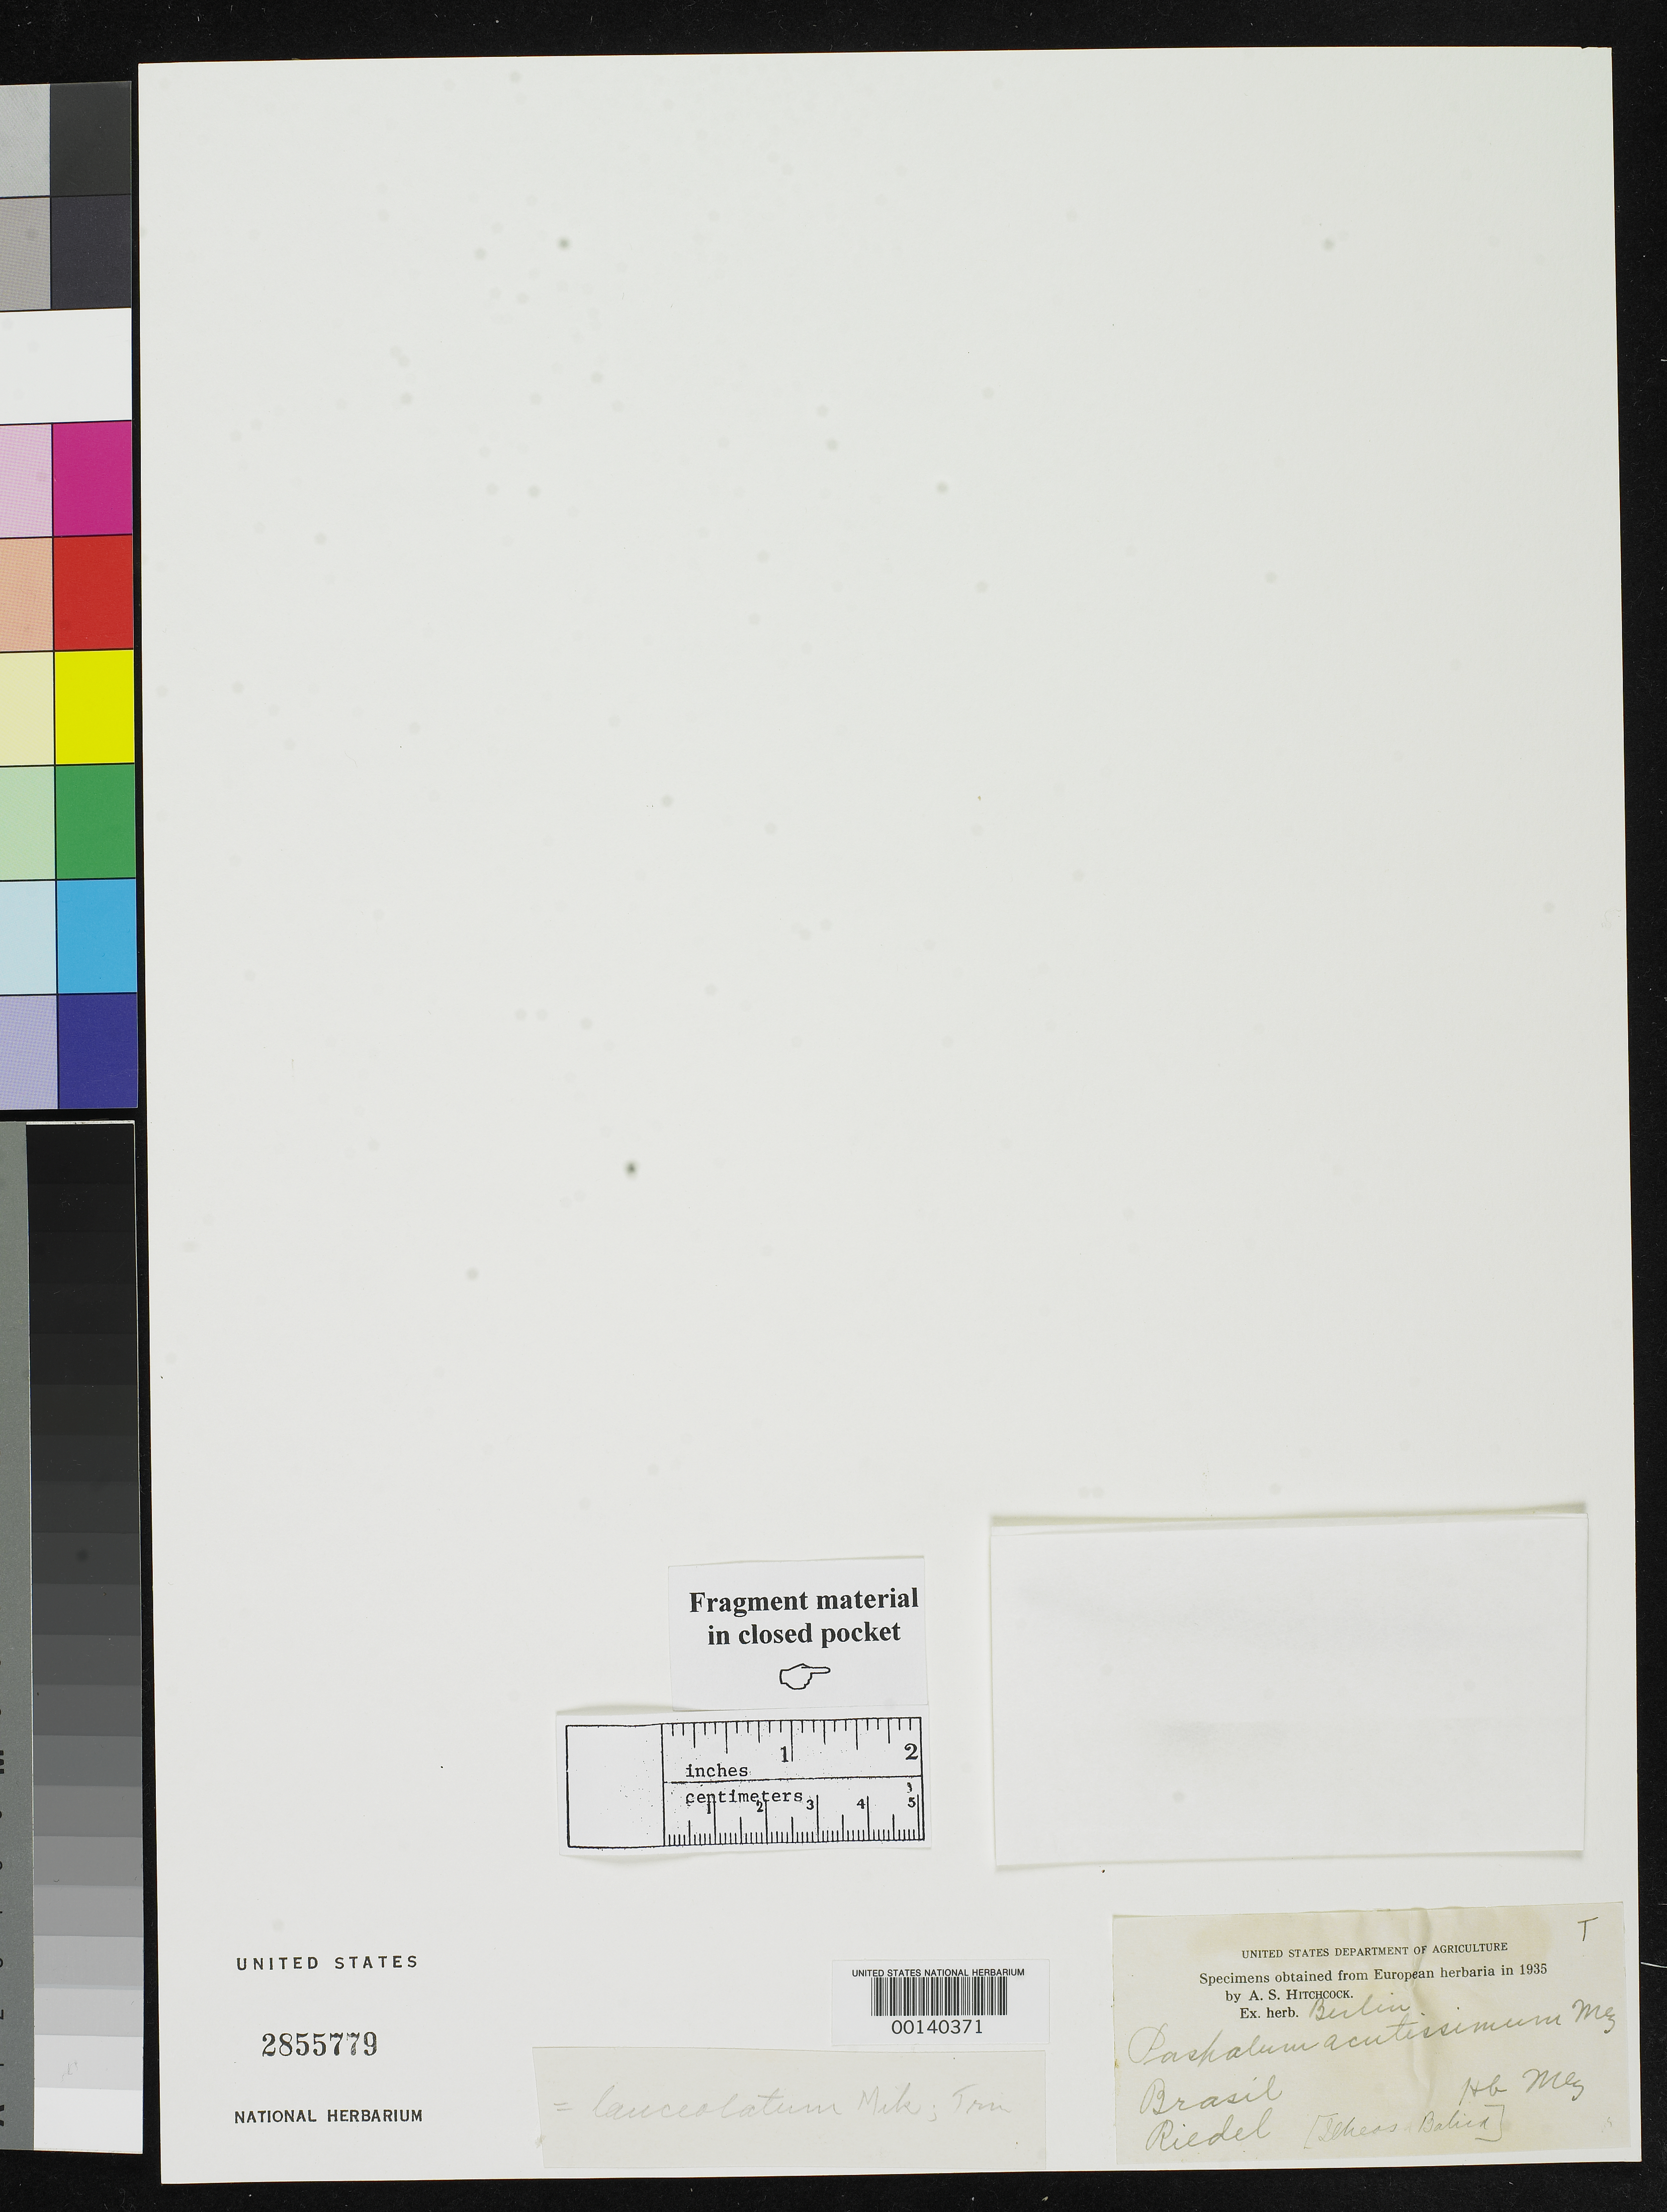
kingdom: Plantae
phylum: Tracheophyta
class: Liliopsida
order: Poales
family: Poaceae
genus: Paspalum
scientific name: Paspalum acutissimum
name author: Mez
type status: Type Fragment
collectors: L. Riedel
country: Brazil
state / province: Bahia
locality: Near Ilheus.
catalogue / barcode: US 2855779